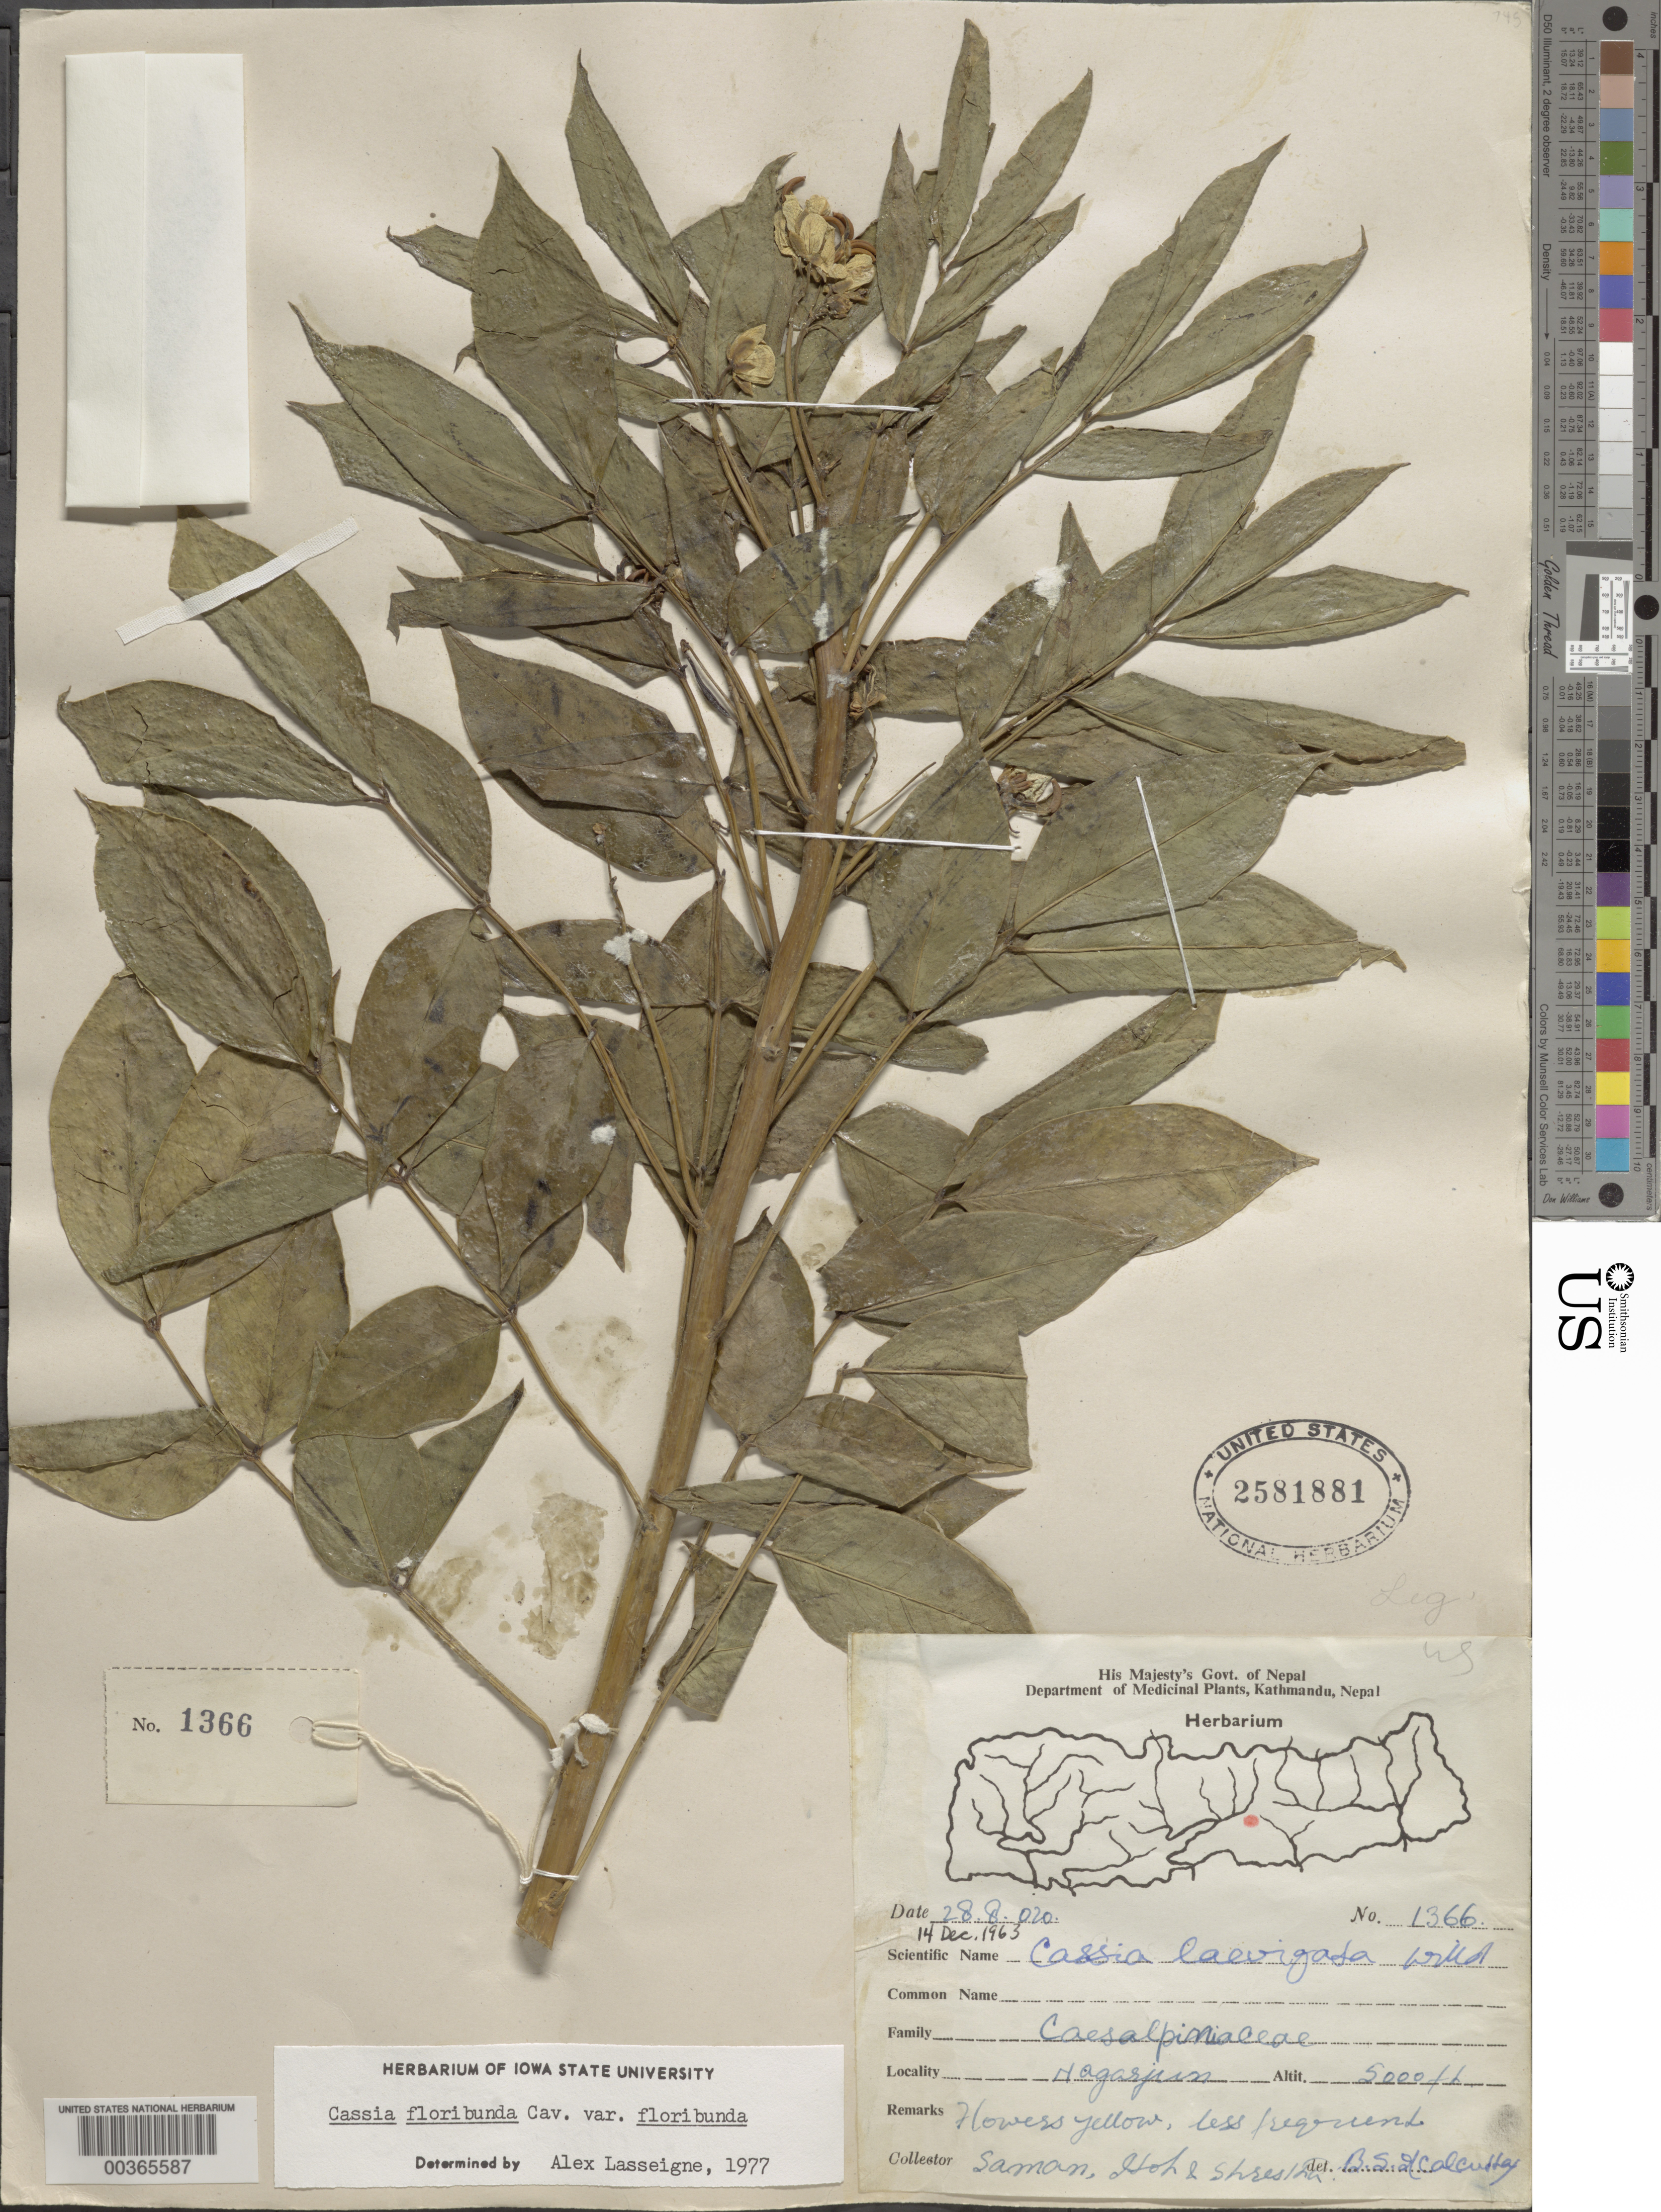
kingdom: Plantae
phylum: Tracheophyta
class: Magnoliopsida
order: Fabales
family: Fabaceae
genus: Senna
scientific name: Senna septemtrionalis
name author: (Viv.) H.S. Irwin & Barneby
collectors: -. Saman, -. Itoh & -. Shreslon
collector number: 1366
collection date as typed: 14 Dec 1963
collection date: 1963-12-14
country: Nepal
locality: Hagarjun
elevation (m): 1524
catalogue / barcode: US 2581881